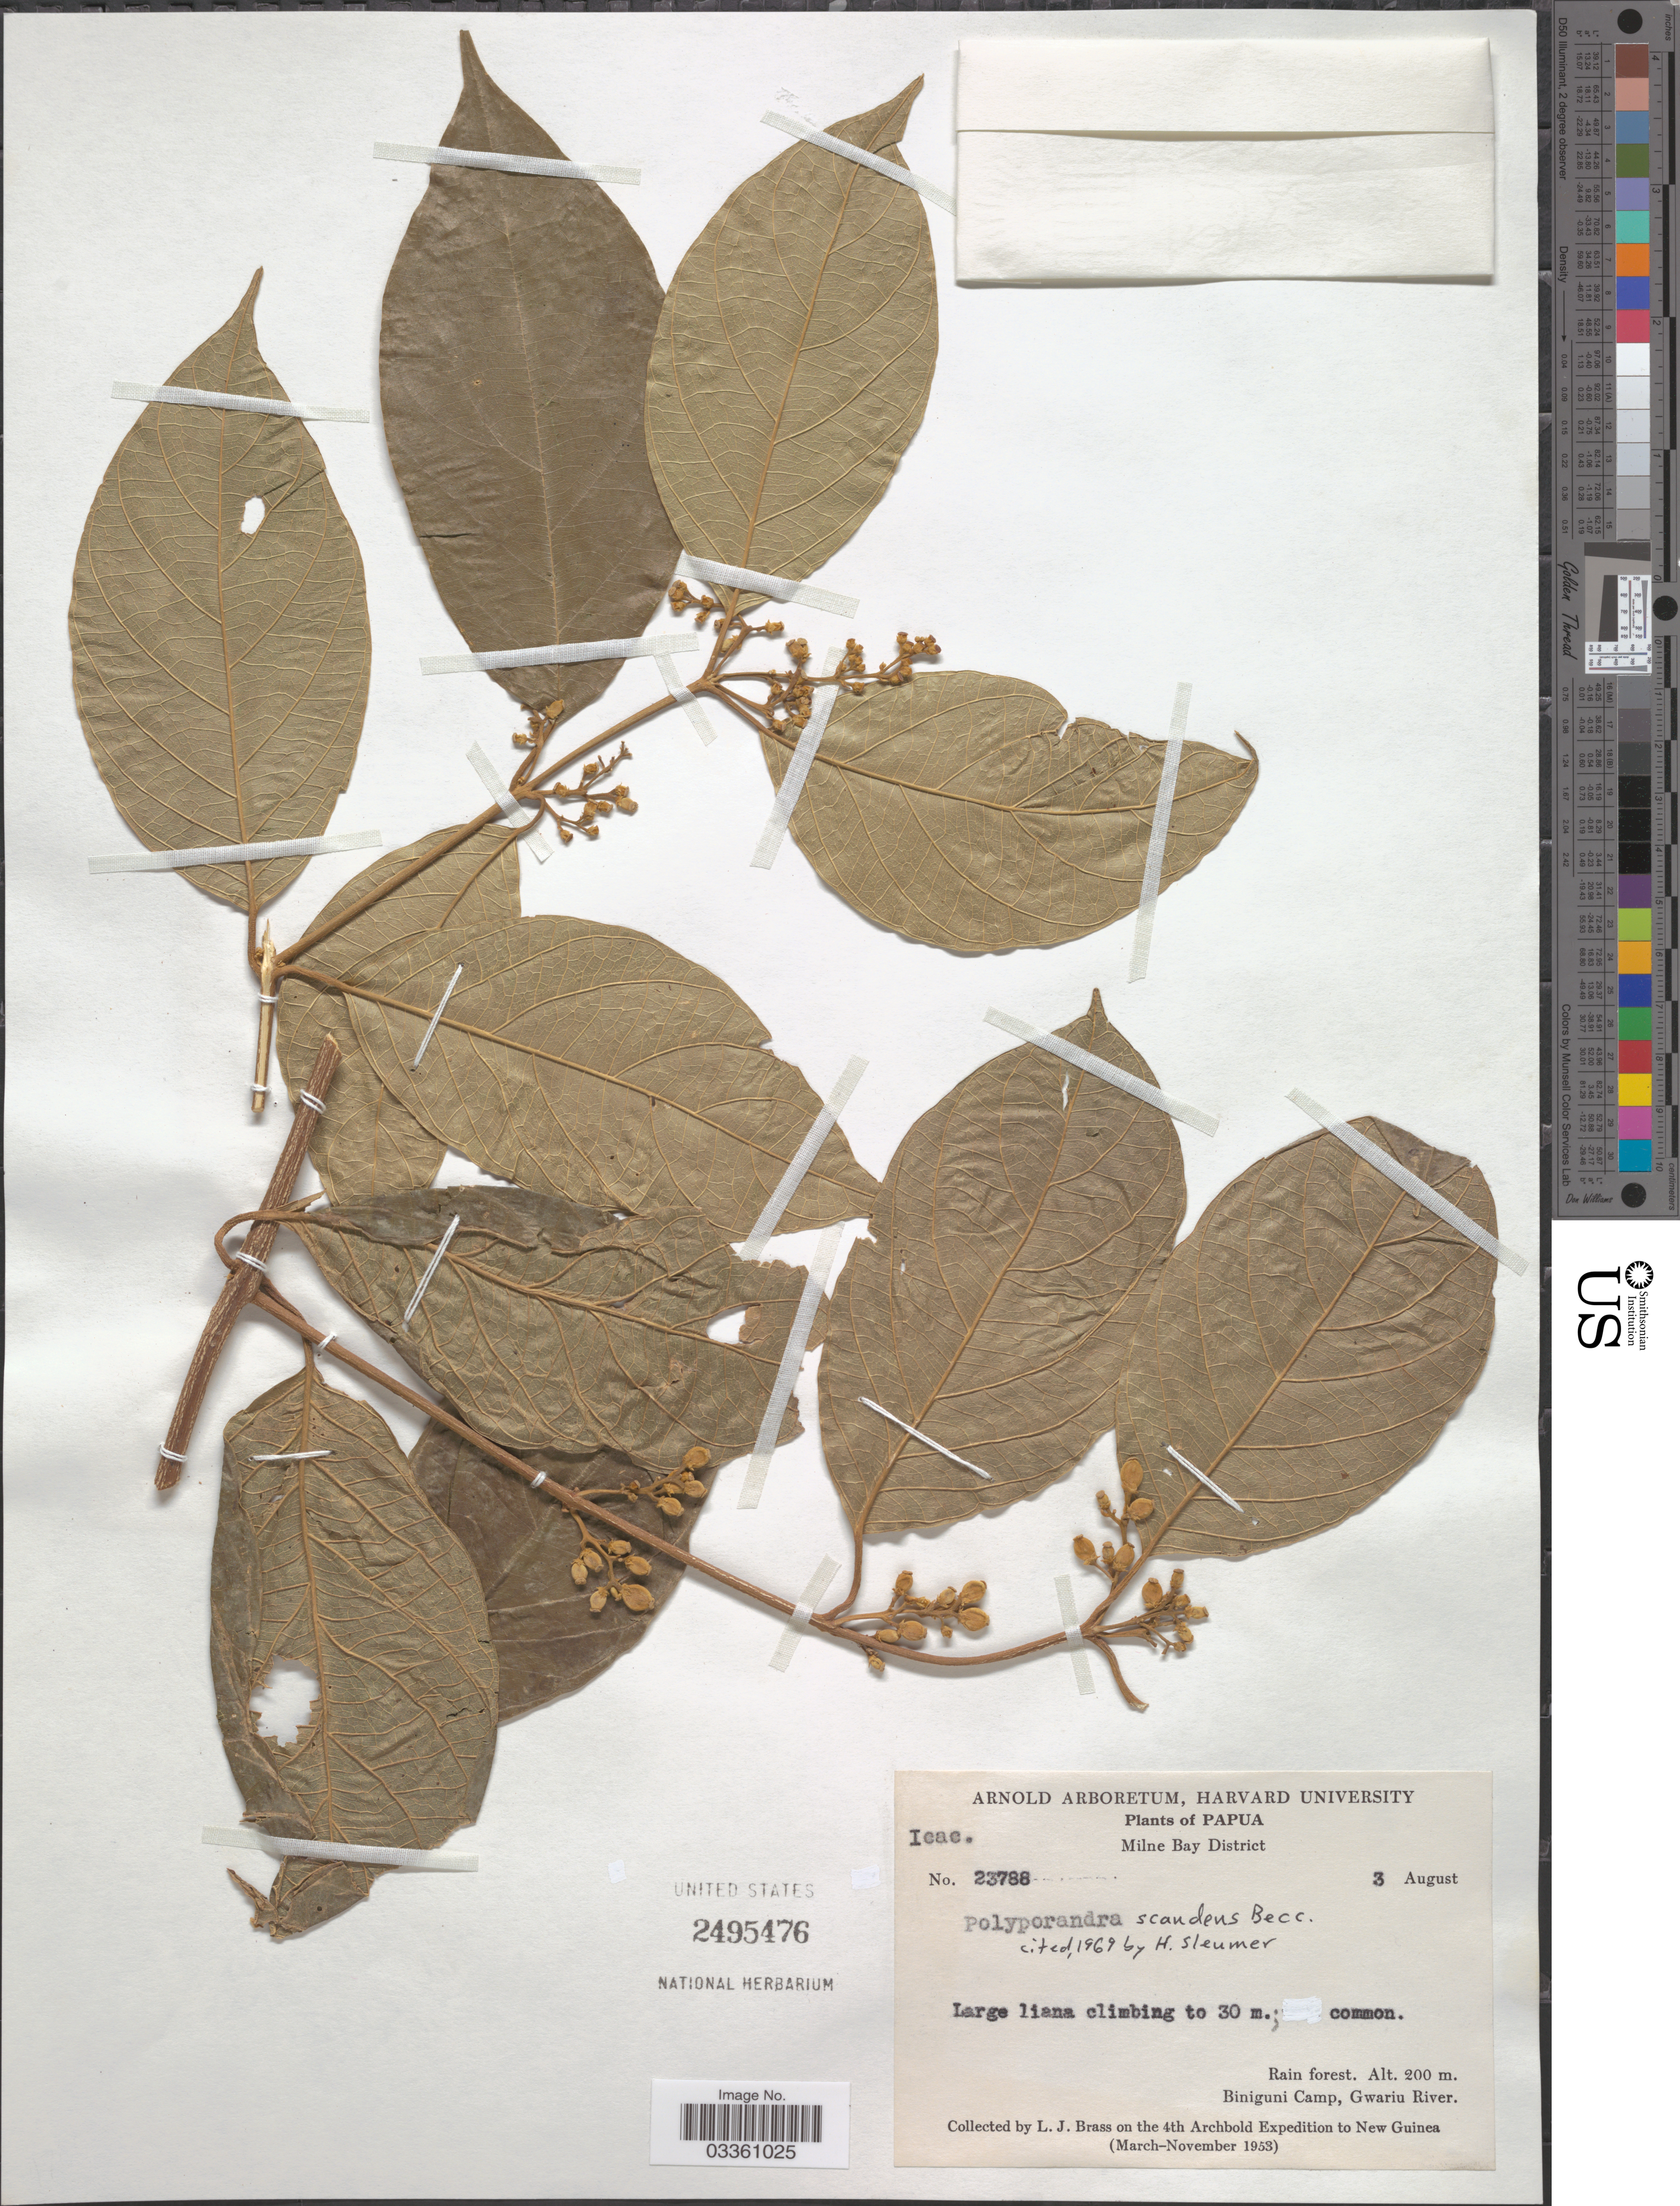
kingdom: Plantae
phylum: Tracheophyta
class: Magnoliopsida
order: Icacinales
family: Icacinaceae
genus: Iodes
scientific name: Iodes scandens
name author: (Becc.) Utteridge & Byng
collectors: L. J. Brass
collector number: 23788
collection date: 1953-08-03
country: Papua New Guinea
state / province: Milne Bay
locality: Papua. Milne Bay District. Biniguni Camp, Gwariu River. New Guinea.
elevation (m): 200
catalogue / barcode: US 2495476